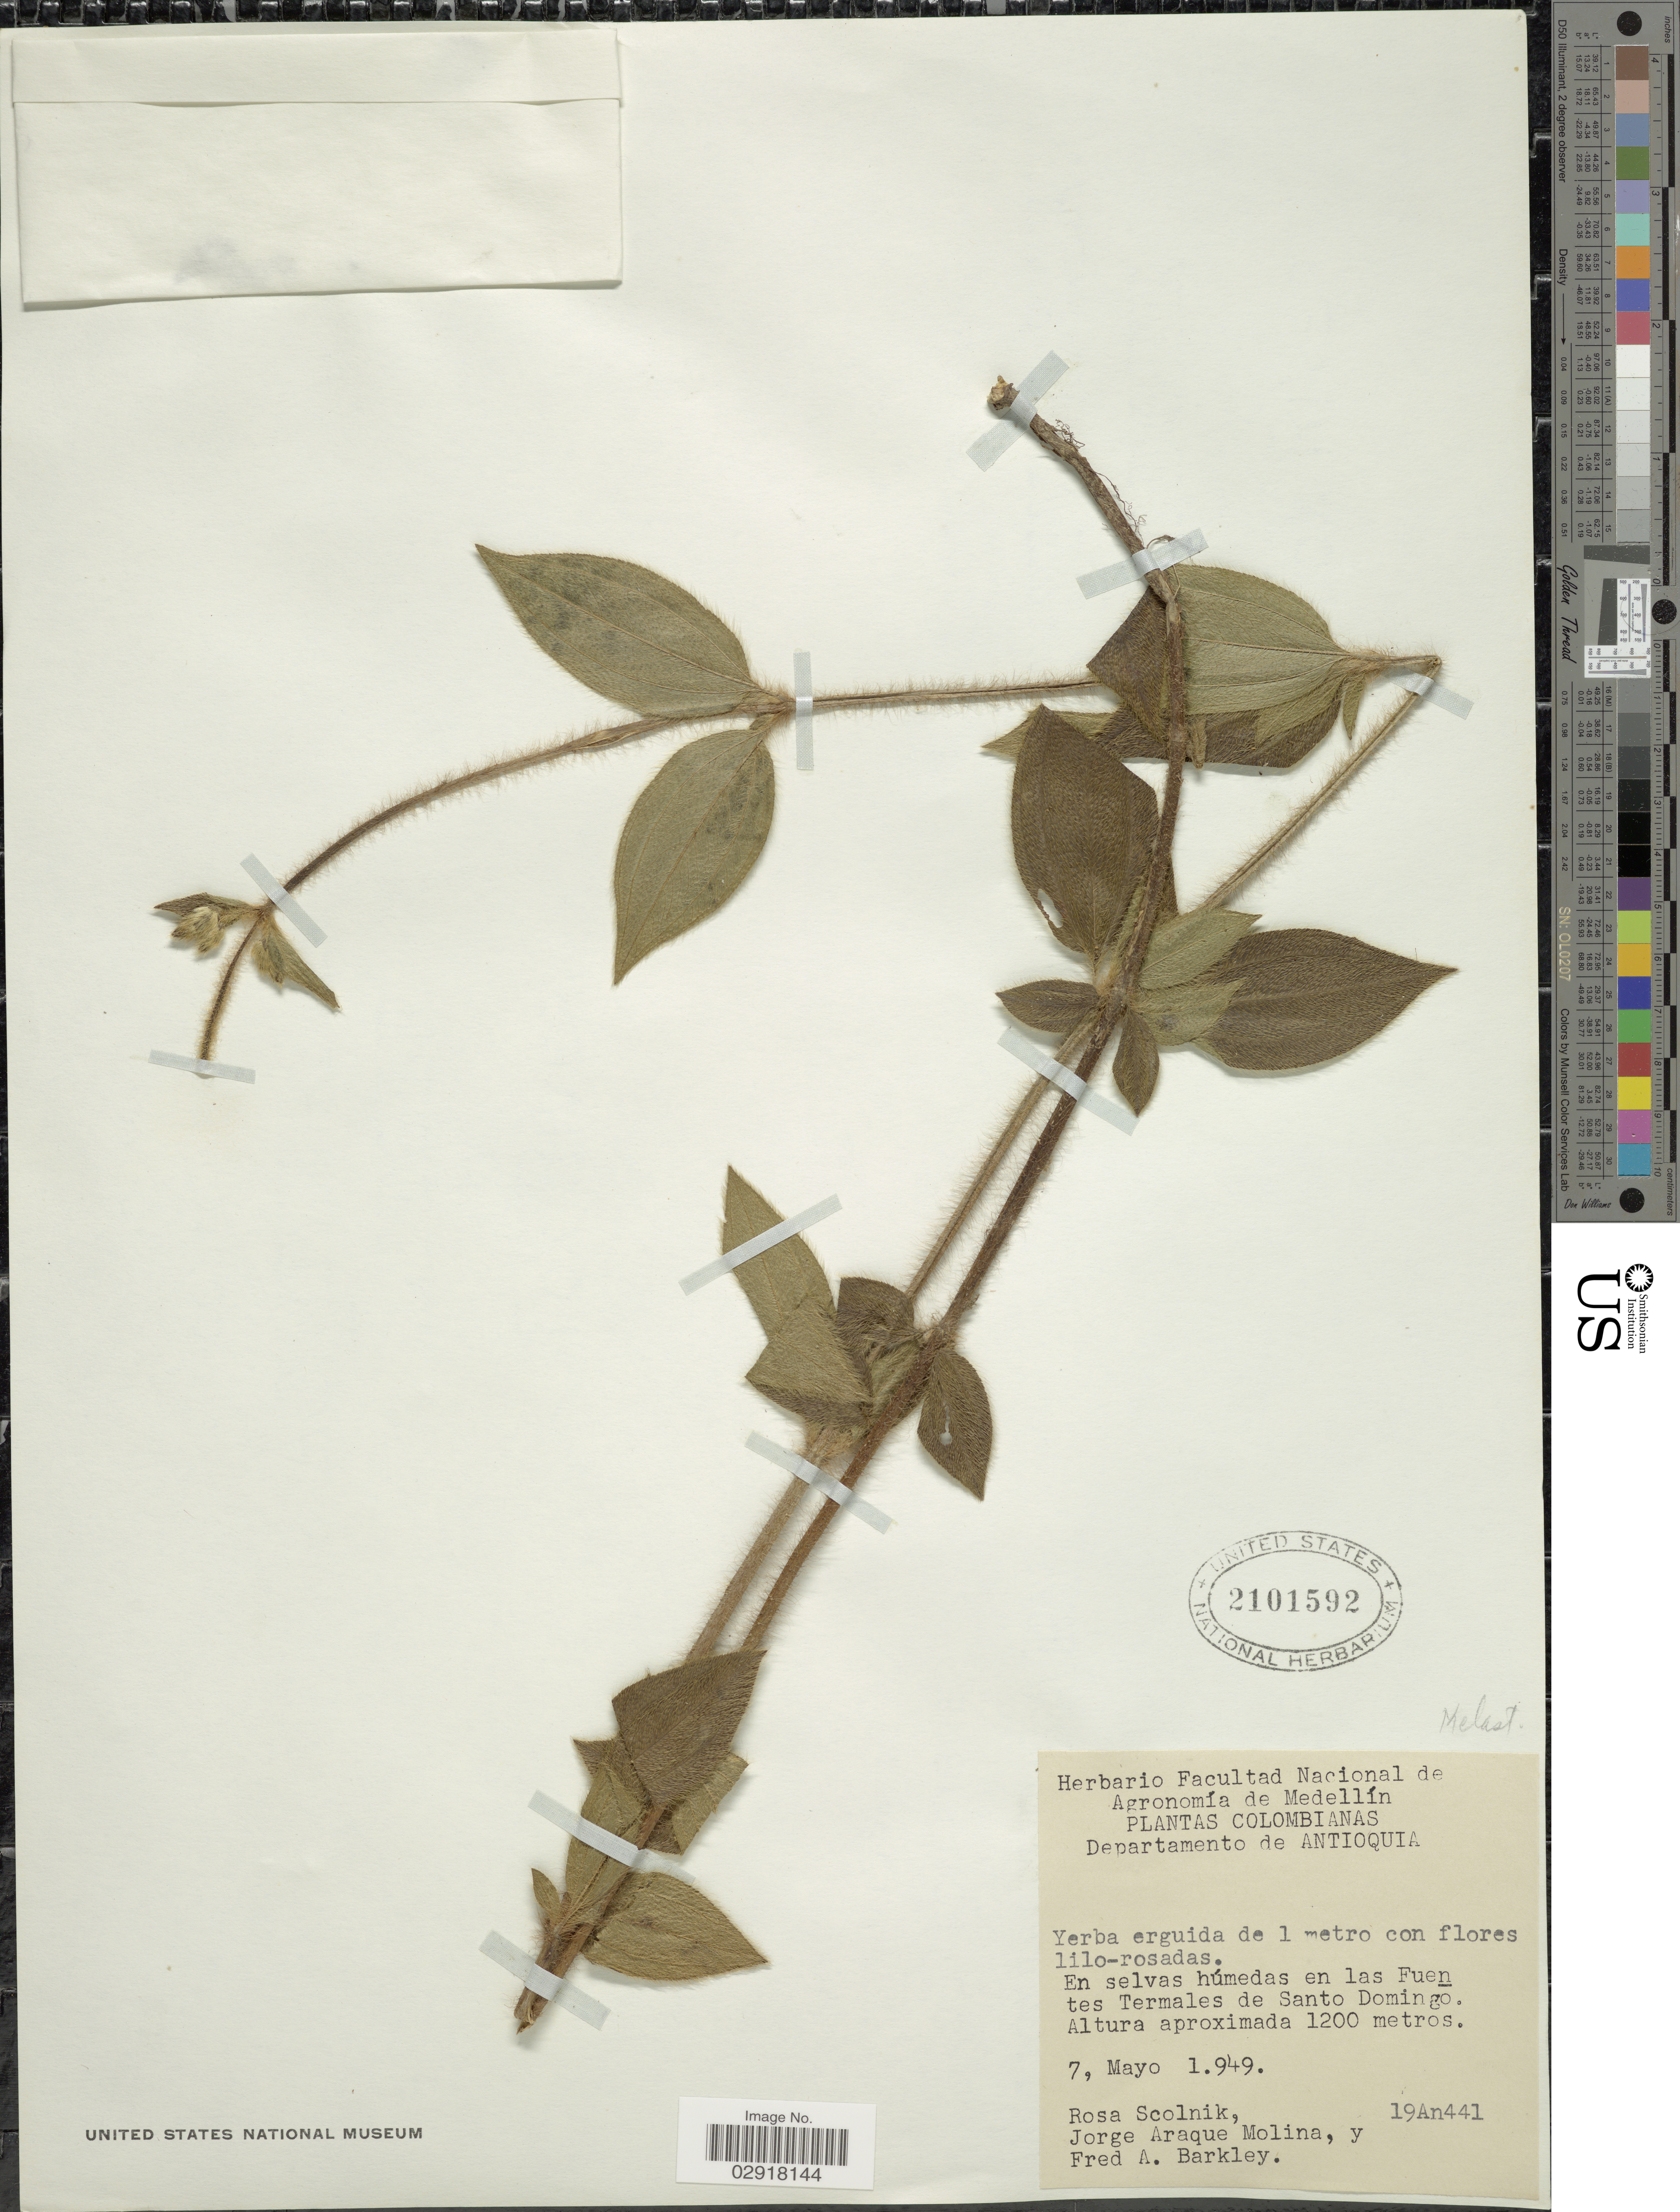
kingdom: Plantae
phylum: Tracheophyta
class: Magnoliopsida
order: Myrtales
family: Melastomataceae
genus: Chaetogastra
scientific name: Chaetogastra sp.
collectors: R. Scolnik, J. Araque Molina & F. A. Barkley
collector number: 19An441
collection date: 1949-05-07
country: Colombia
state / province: Antioquia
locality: Departamento de Antioquia. En las Fuuentes Termales de Santo Domingo.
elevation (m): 1200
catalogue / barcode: US 2101592